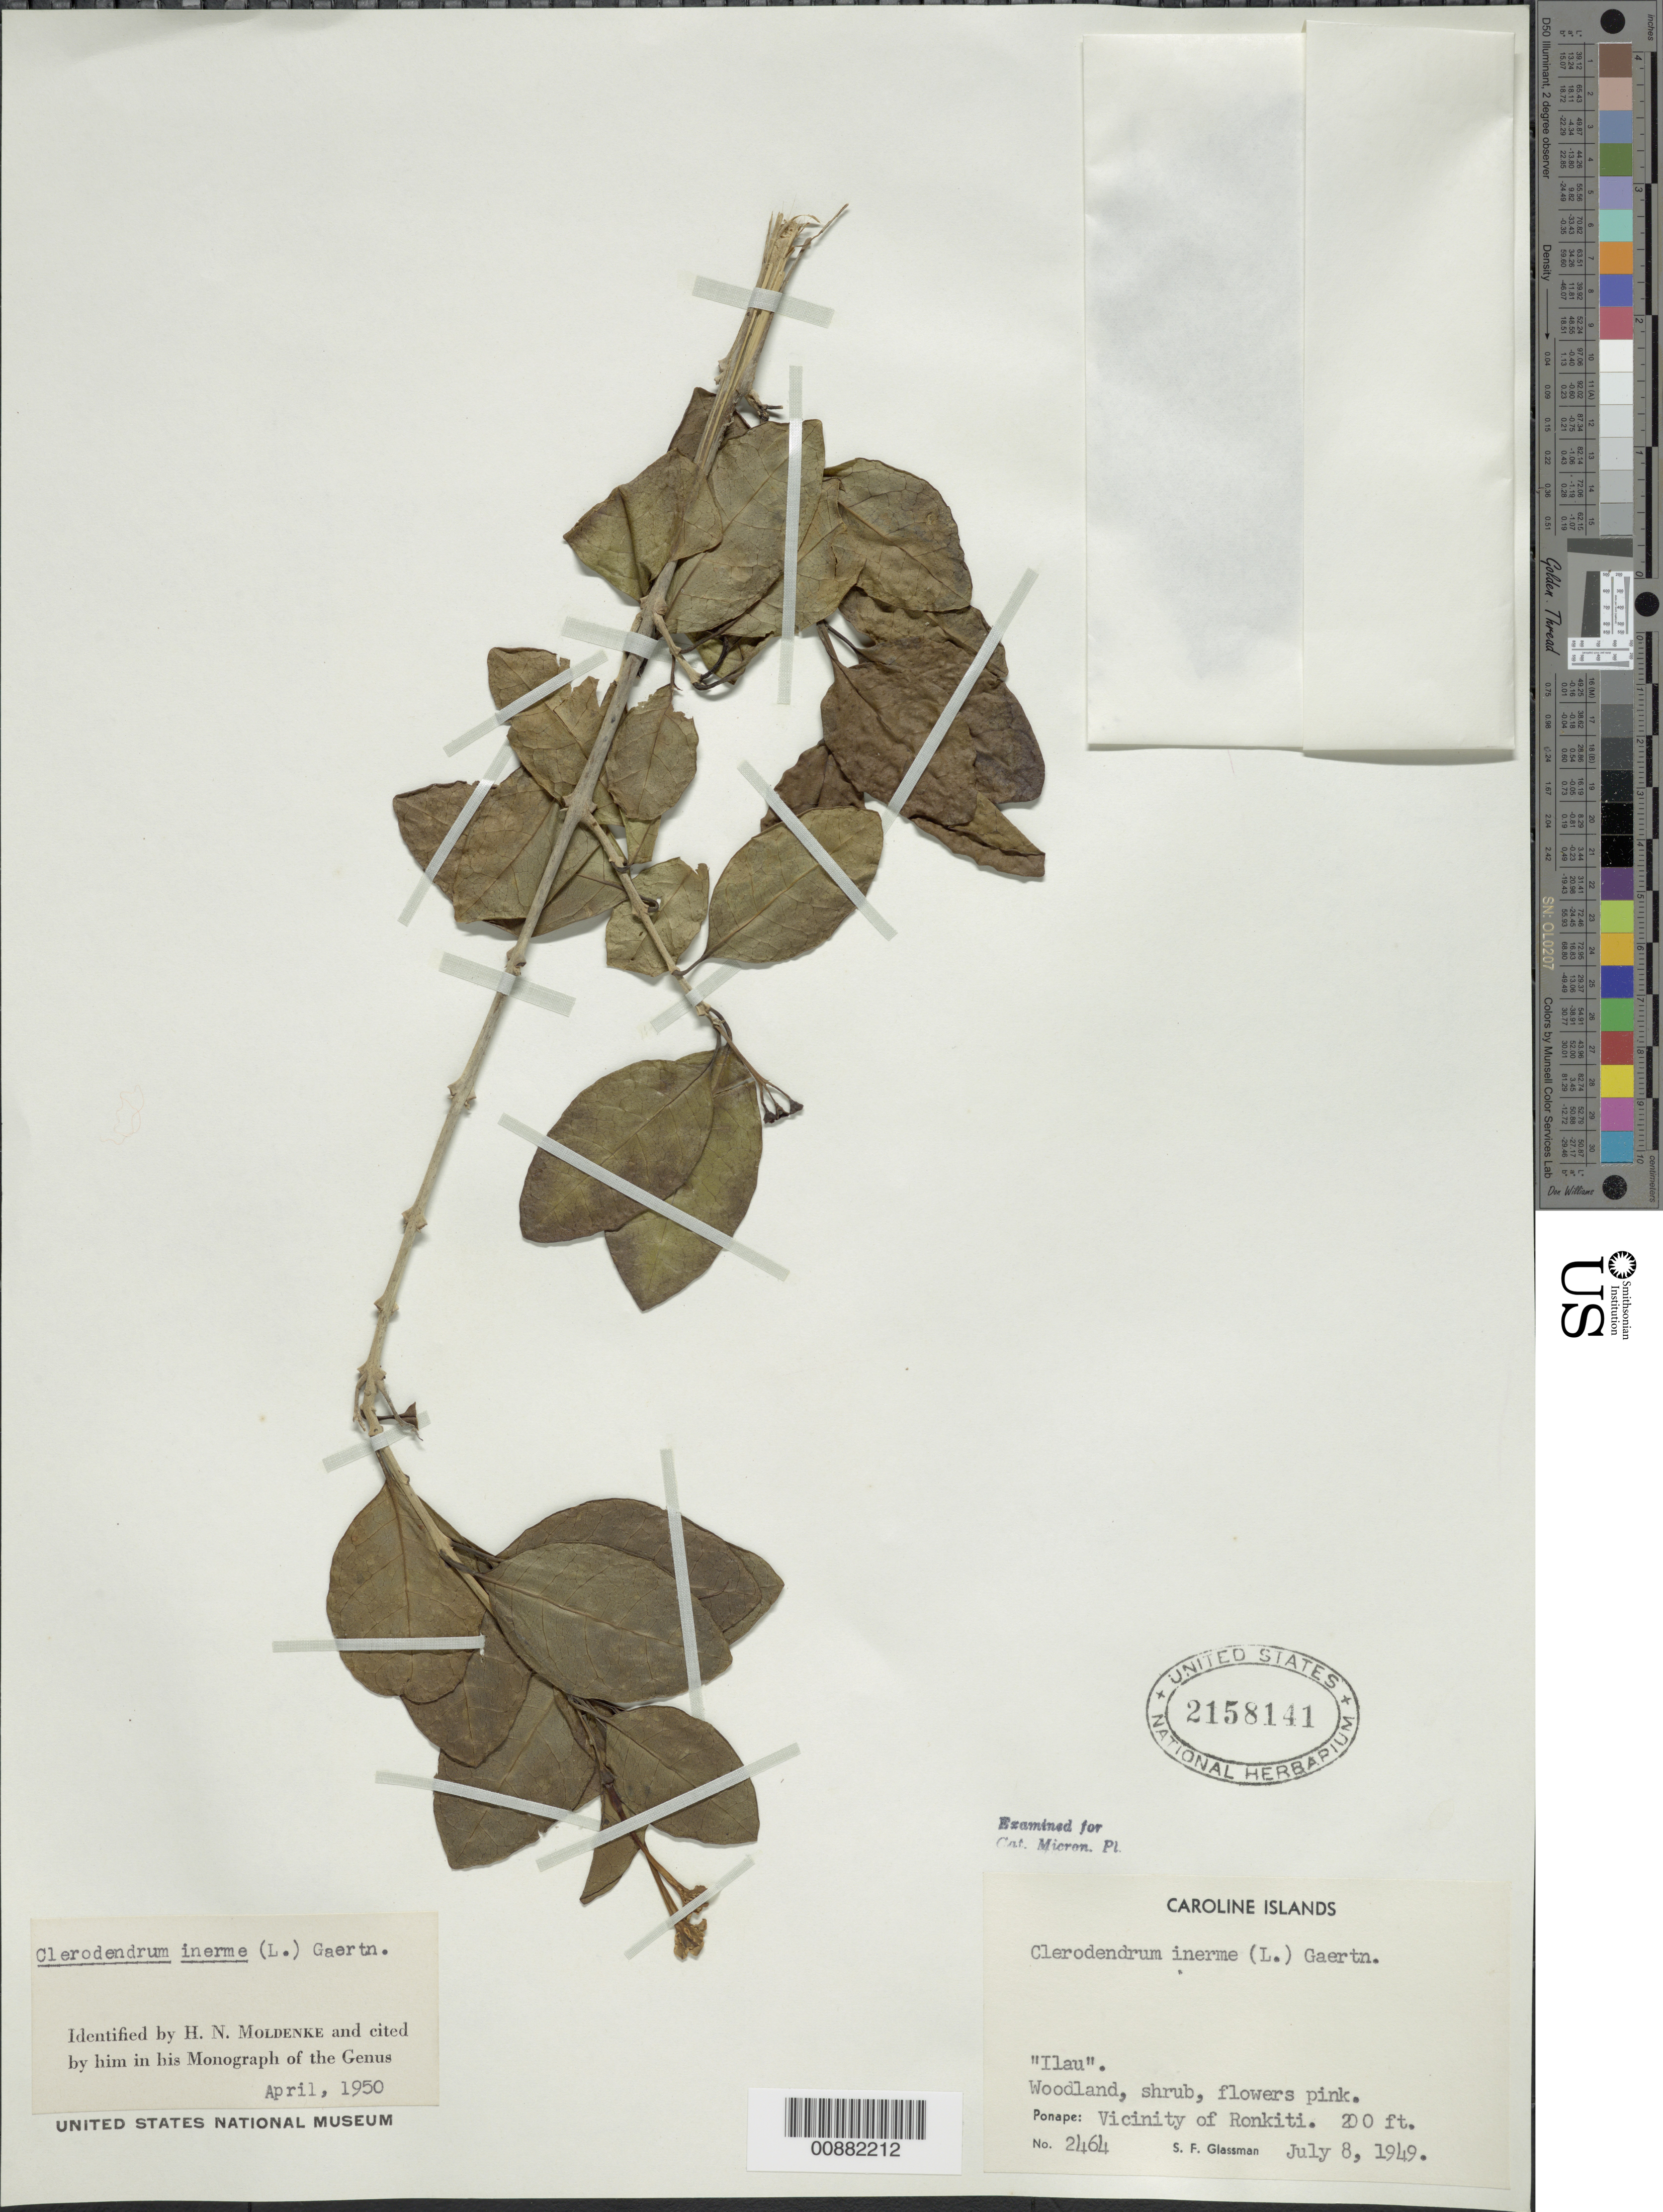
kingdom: Plantae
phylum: Tracheophyta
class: Magnoliopsida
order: Lamiales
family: Lamiaceae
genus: Clerodendrum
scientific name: Clerodendrum inerme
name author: (L.) Gaertn.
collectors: S. F. Glassman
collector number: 2464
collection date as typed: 08 Jul 1949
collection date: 1949-07-08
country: Micronesia, Federated States of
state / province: Pohnpei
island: Pohnpei [Ponape]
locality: Vicinity of Ronkiti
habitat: woodland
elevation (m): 61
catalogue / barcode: US 2158141